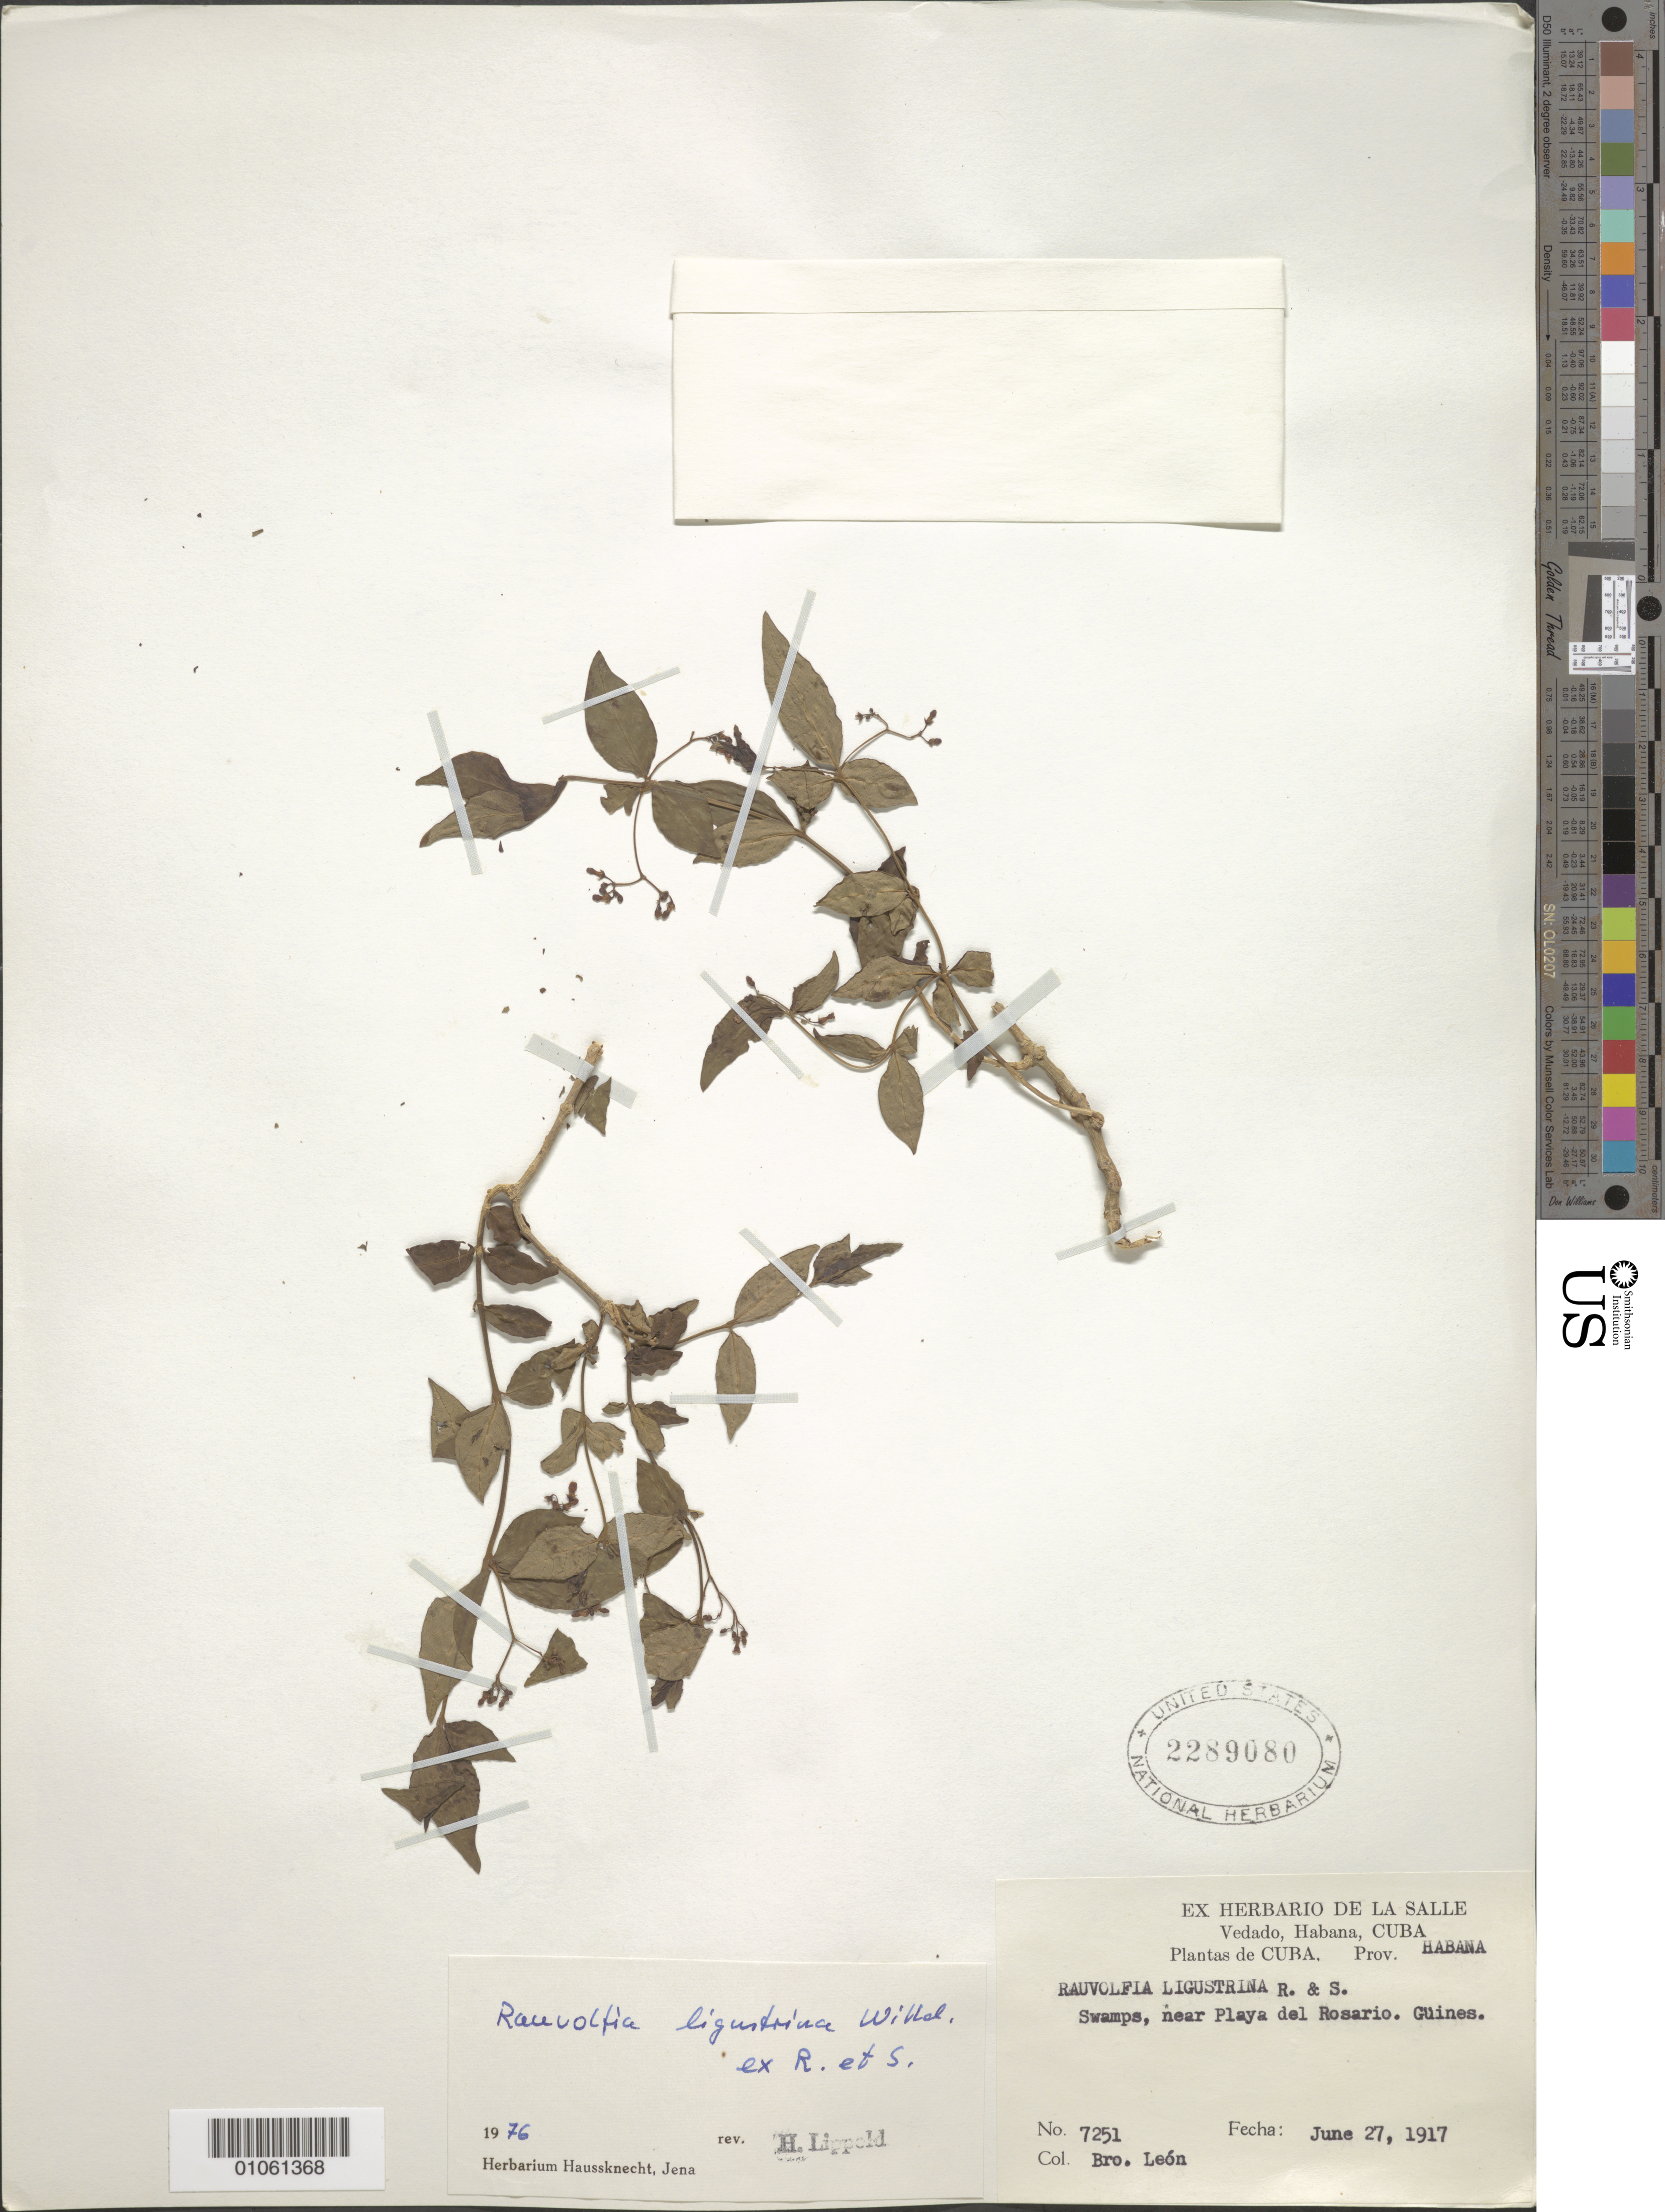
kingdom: Plantae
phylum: Tracheophyta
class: Magnoliopsida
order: Gentianales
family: Apocynaceae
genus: Rauvolfia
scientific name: Rauvolfia ligustrina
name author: Willd. ex Roem. & Schult.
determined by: Lippold, Hans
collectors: Bro. León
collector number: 7251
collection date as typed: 27 Jan 1917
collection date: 1917-06-27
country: Cuba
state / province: La Habana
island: Cuba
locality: Playa del Rosario, Guines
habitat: Swamps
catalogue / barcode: US 2289080